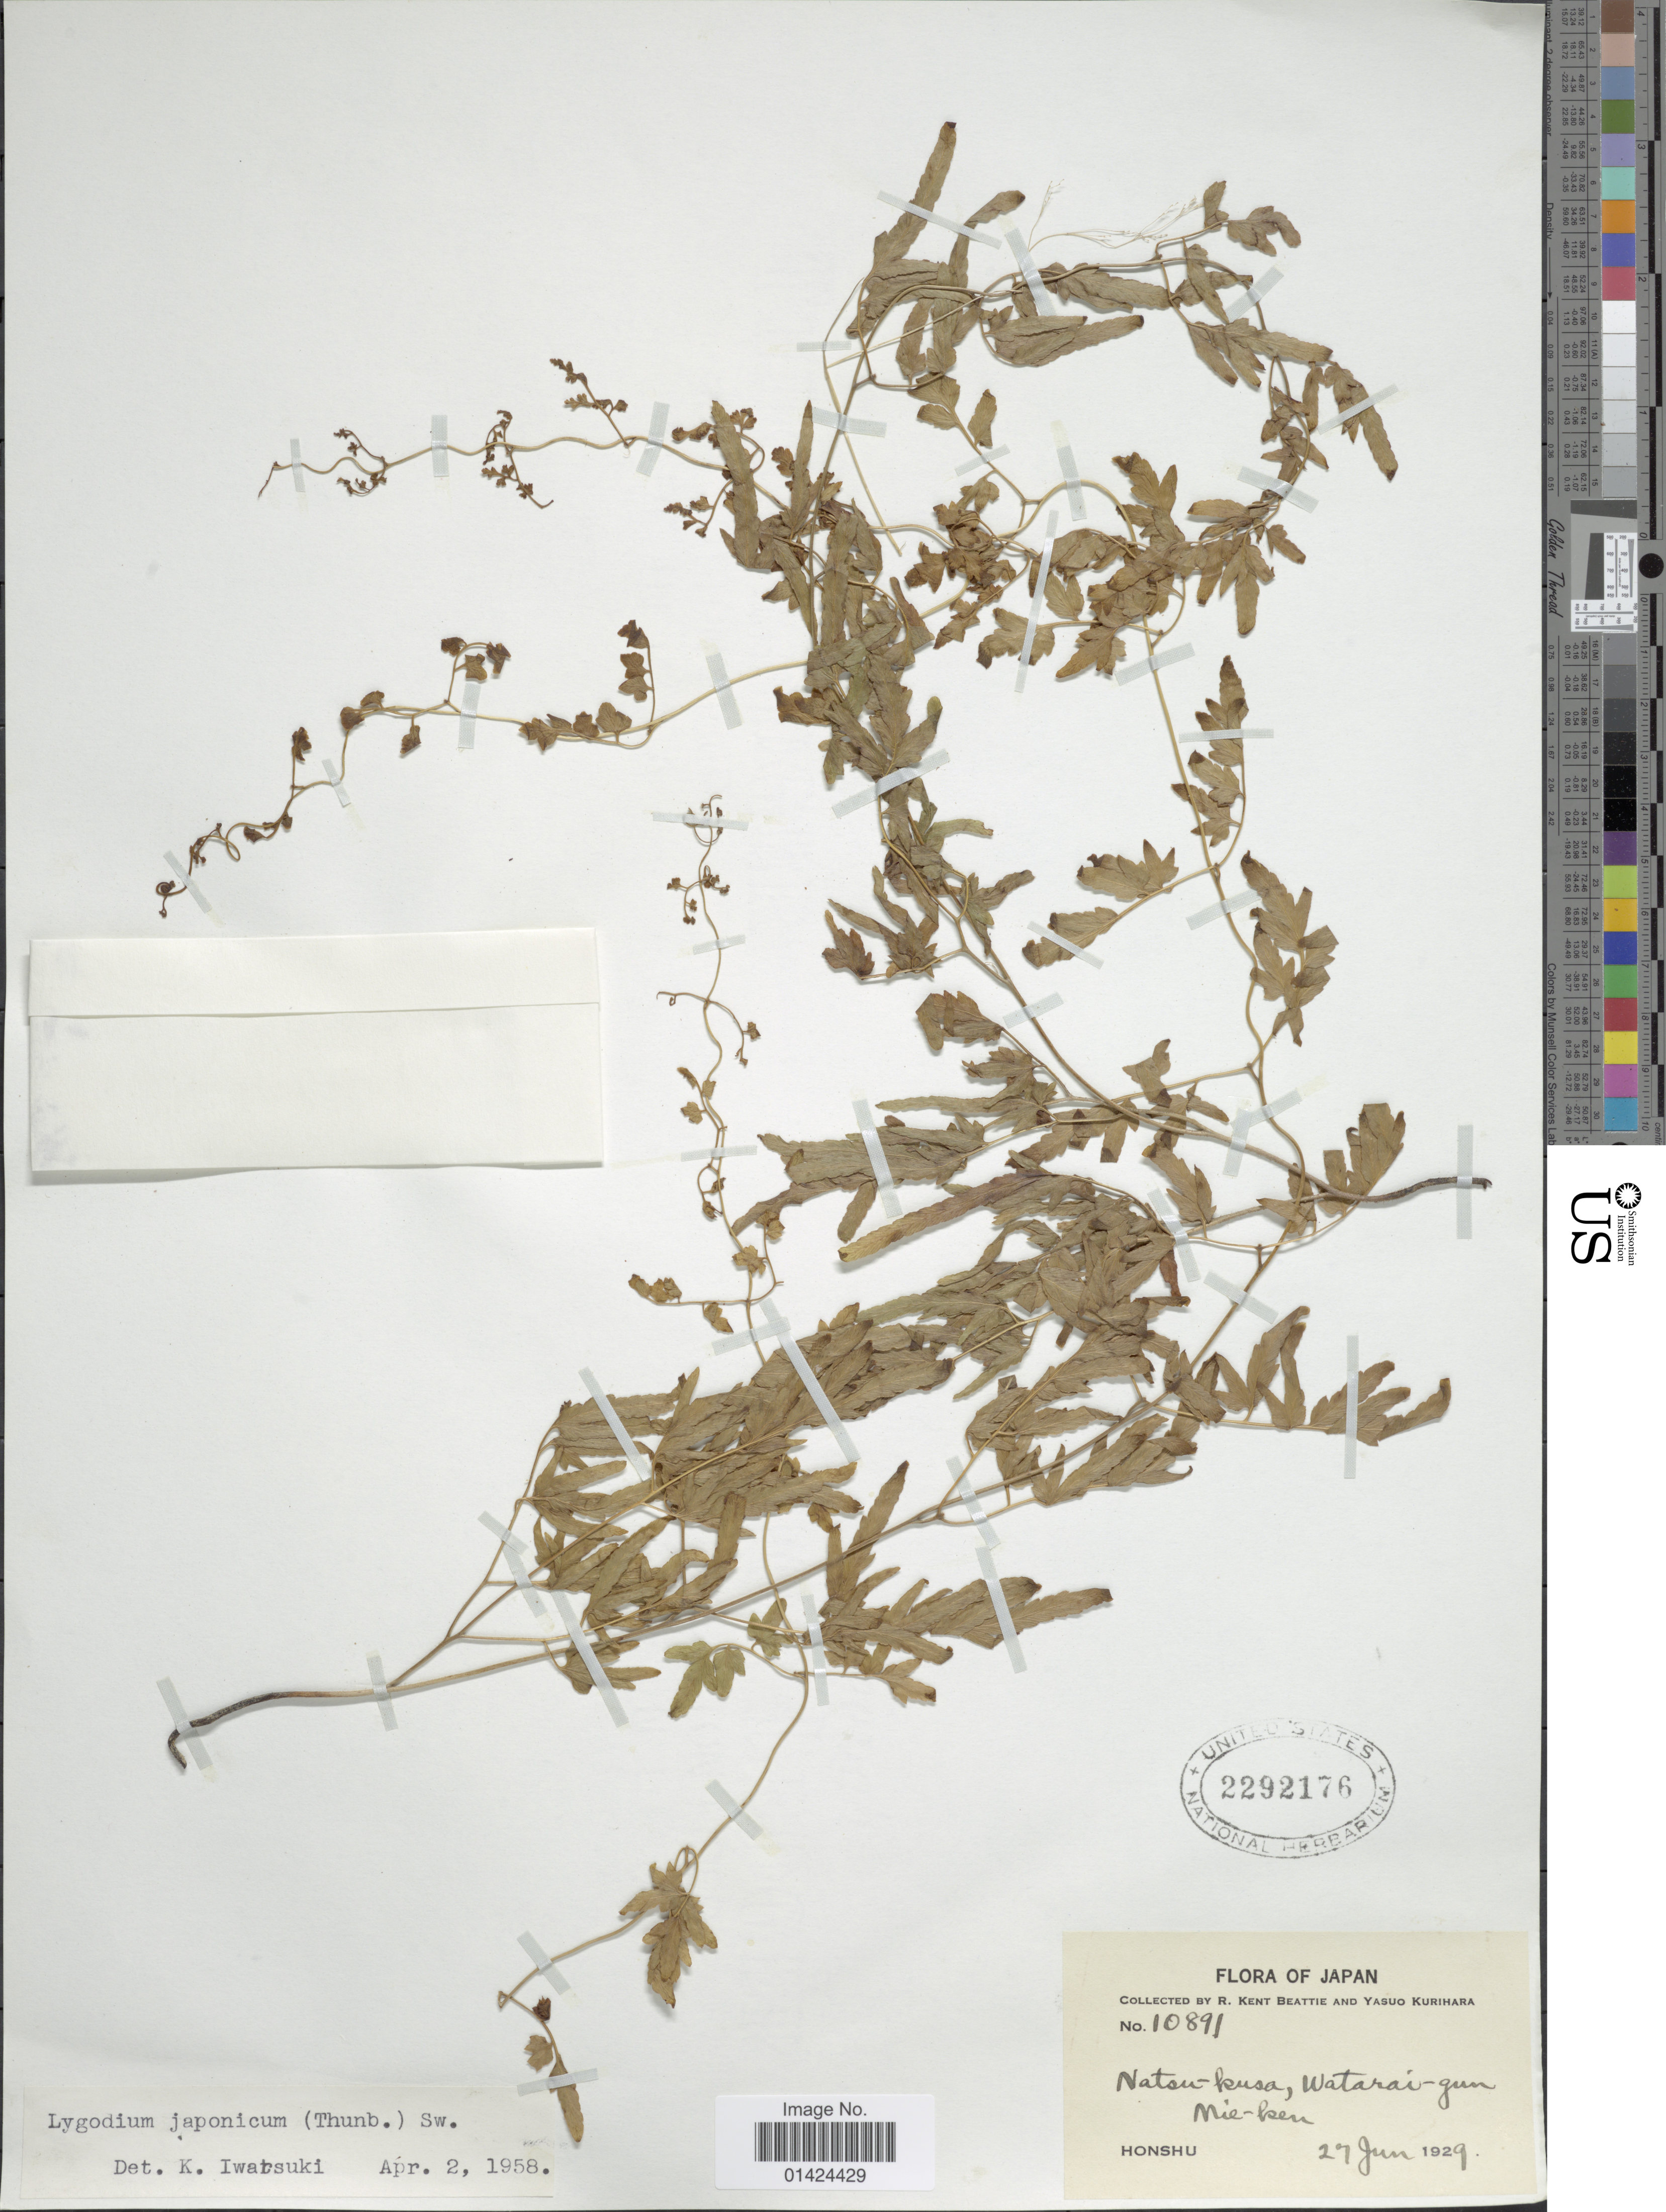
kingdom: Plantae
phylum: Tracheophyta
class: Polypodiopsida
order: Schizaeales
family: Lygodiaceae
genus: Lygodium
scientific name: Lygodium japonicum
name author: (Thunb.) Sw.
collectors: R. K. Beattie & Y. Kurihara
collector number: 10891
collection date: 1929-06-27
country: Japan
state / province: Mie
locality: Honshu. Natsu-kusa, Watarai-gun. Mie-ken.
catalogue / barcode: US 2292176